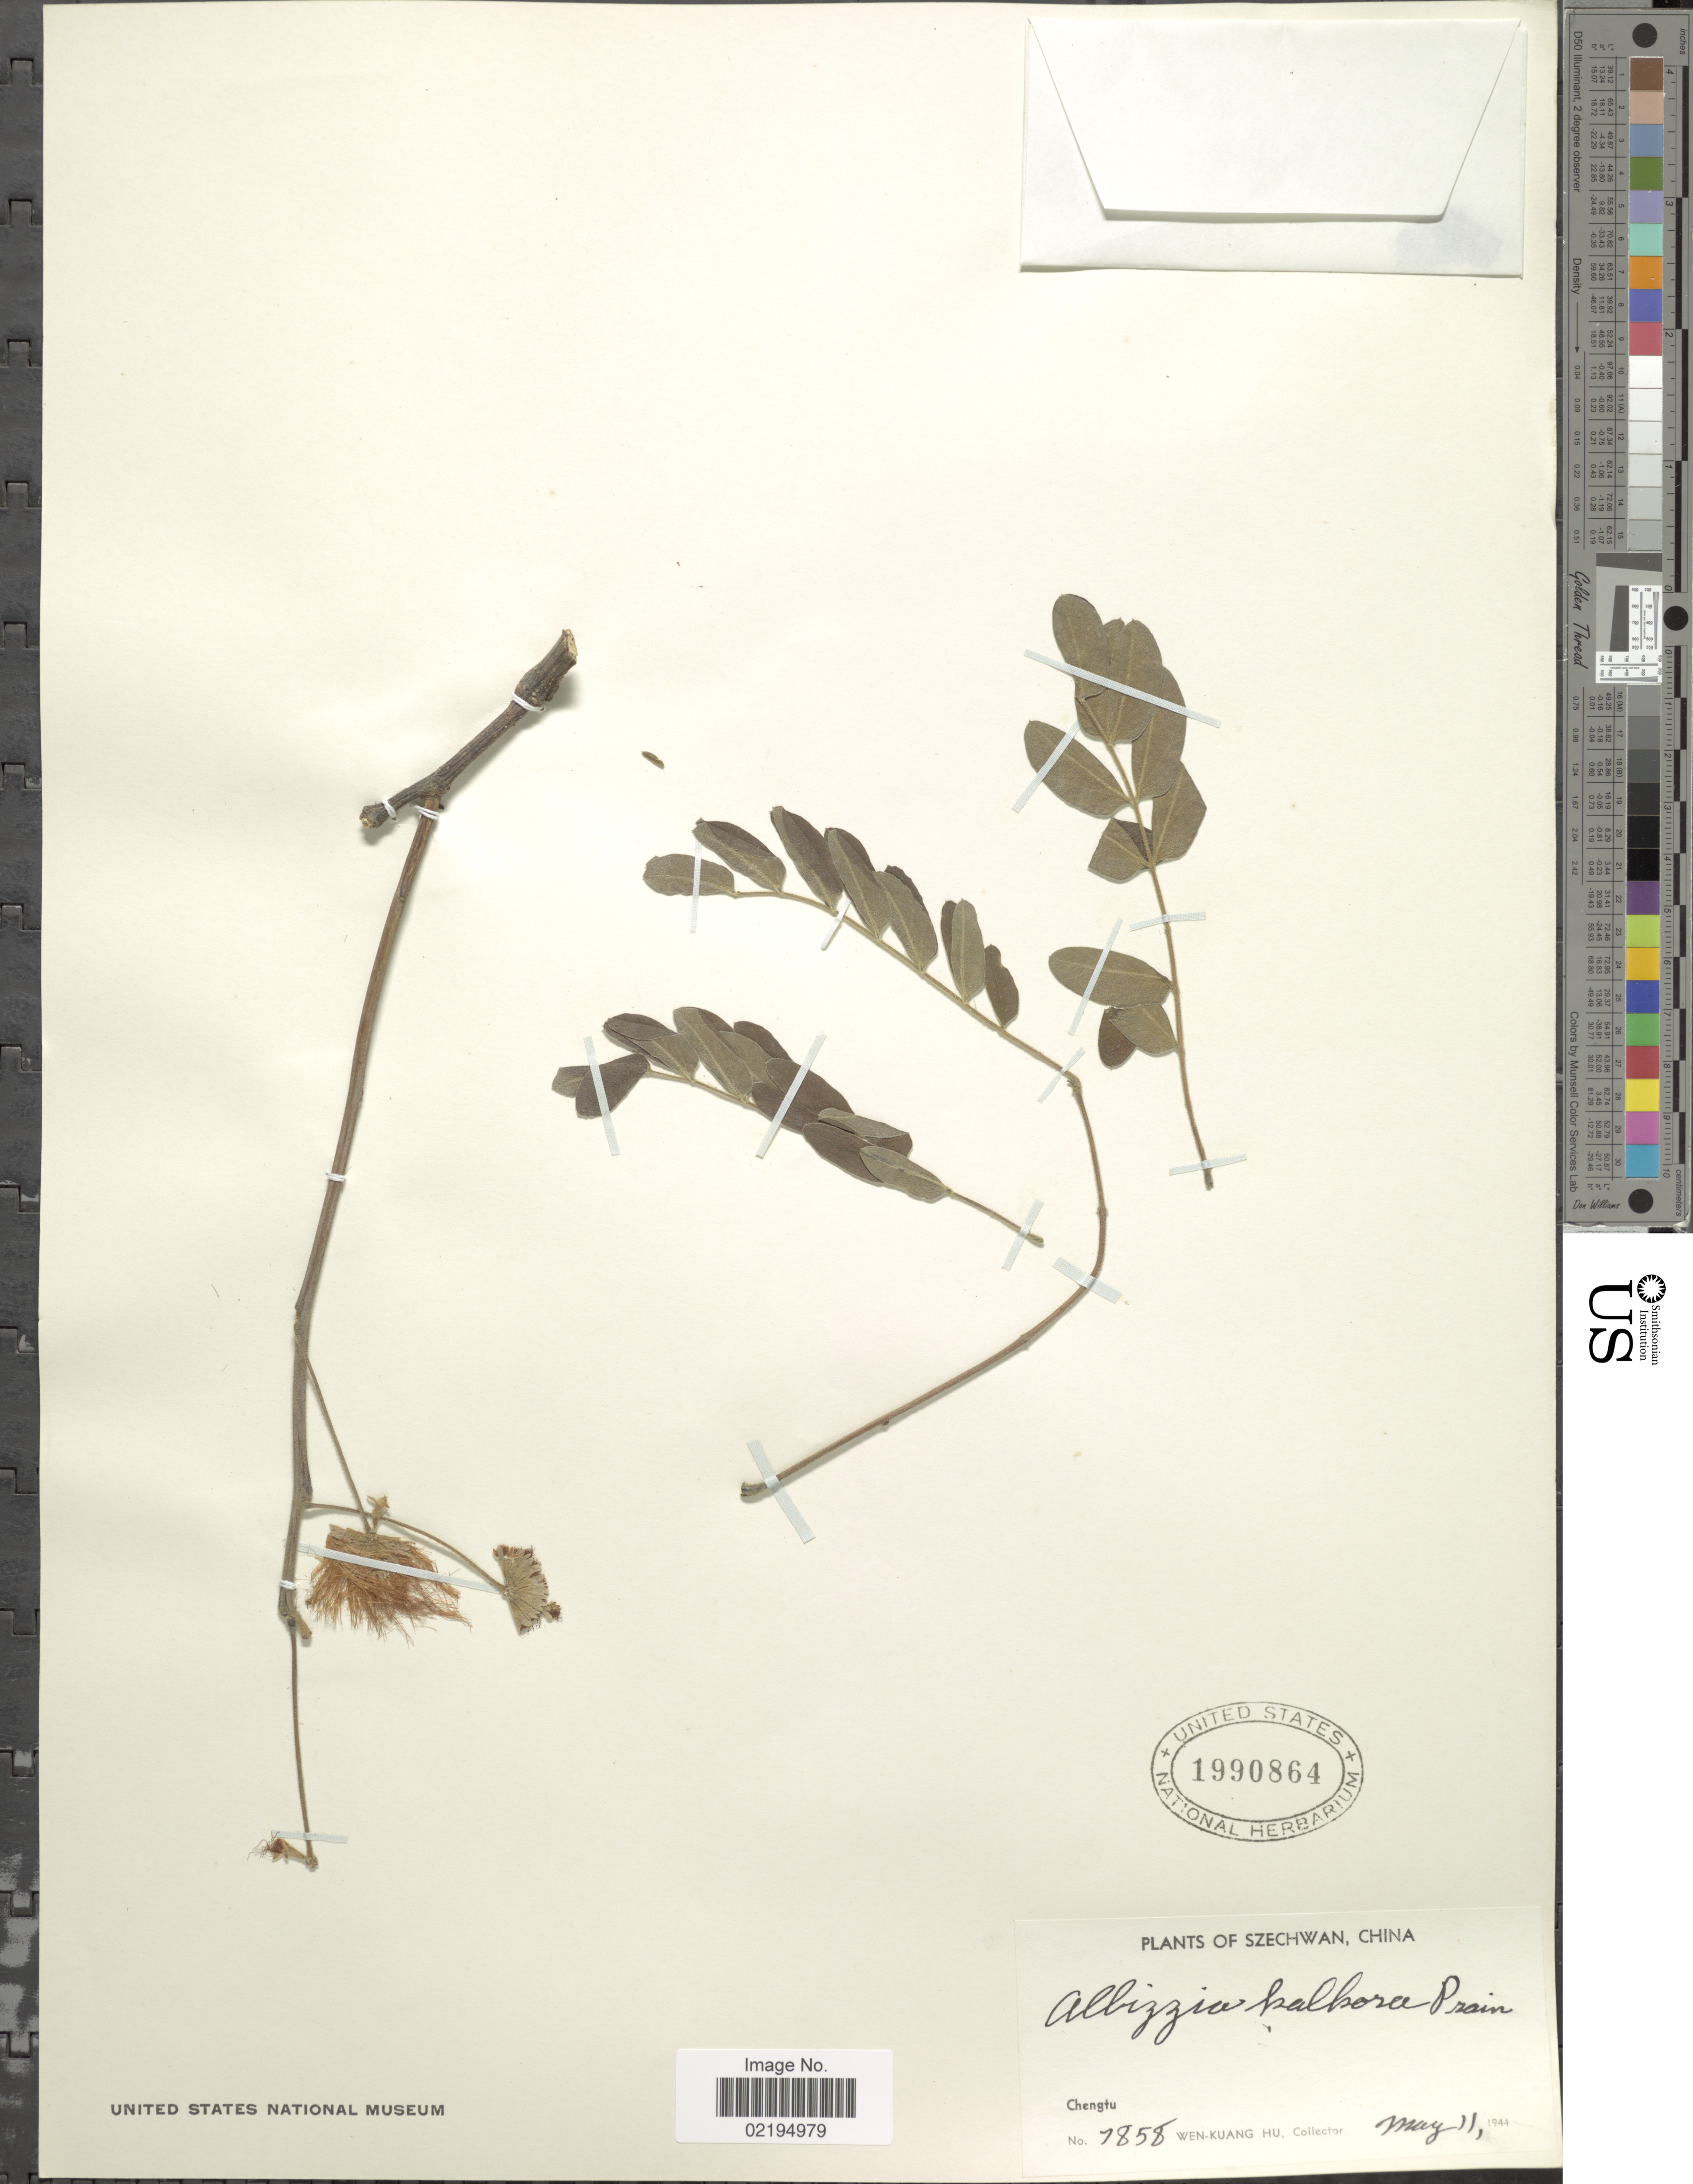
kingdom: Plantae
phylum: Tracheophyta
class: Magnoliopsida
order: Fabales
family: Fabaceae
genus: Albizia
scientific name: Albizia kalkora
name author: (Roxb.) Prain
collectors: W. K. Hu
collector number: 1858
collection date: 1944-05-11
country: China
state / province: Sichuan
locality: Szechwan, Chengtu.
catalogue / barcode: US 1990864